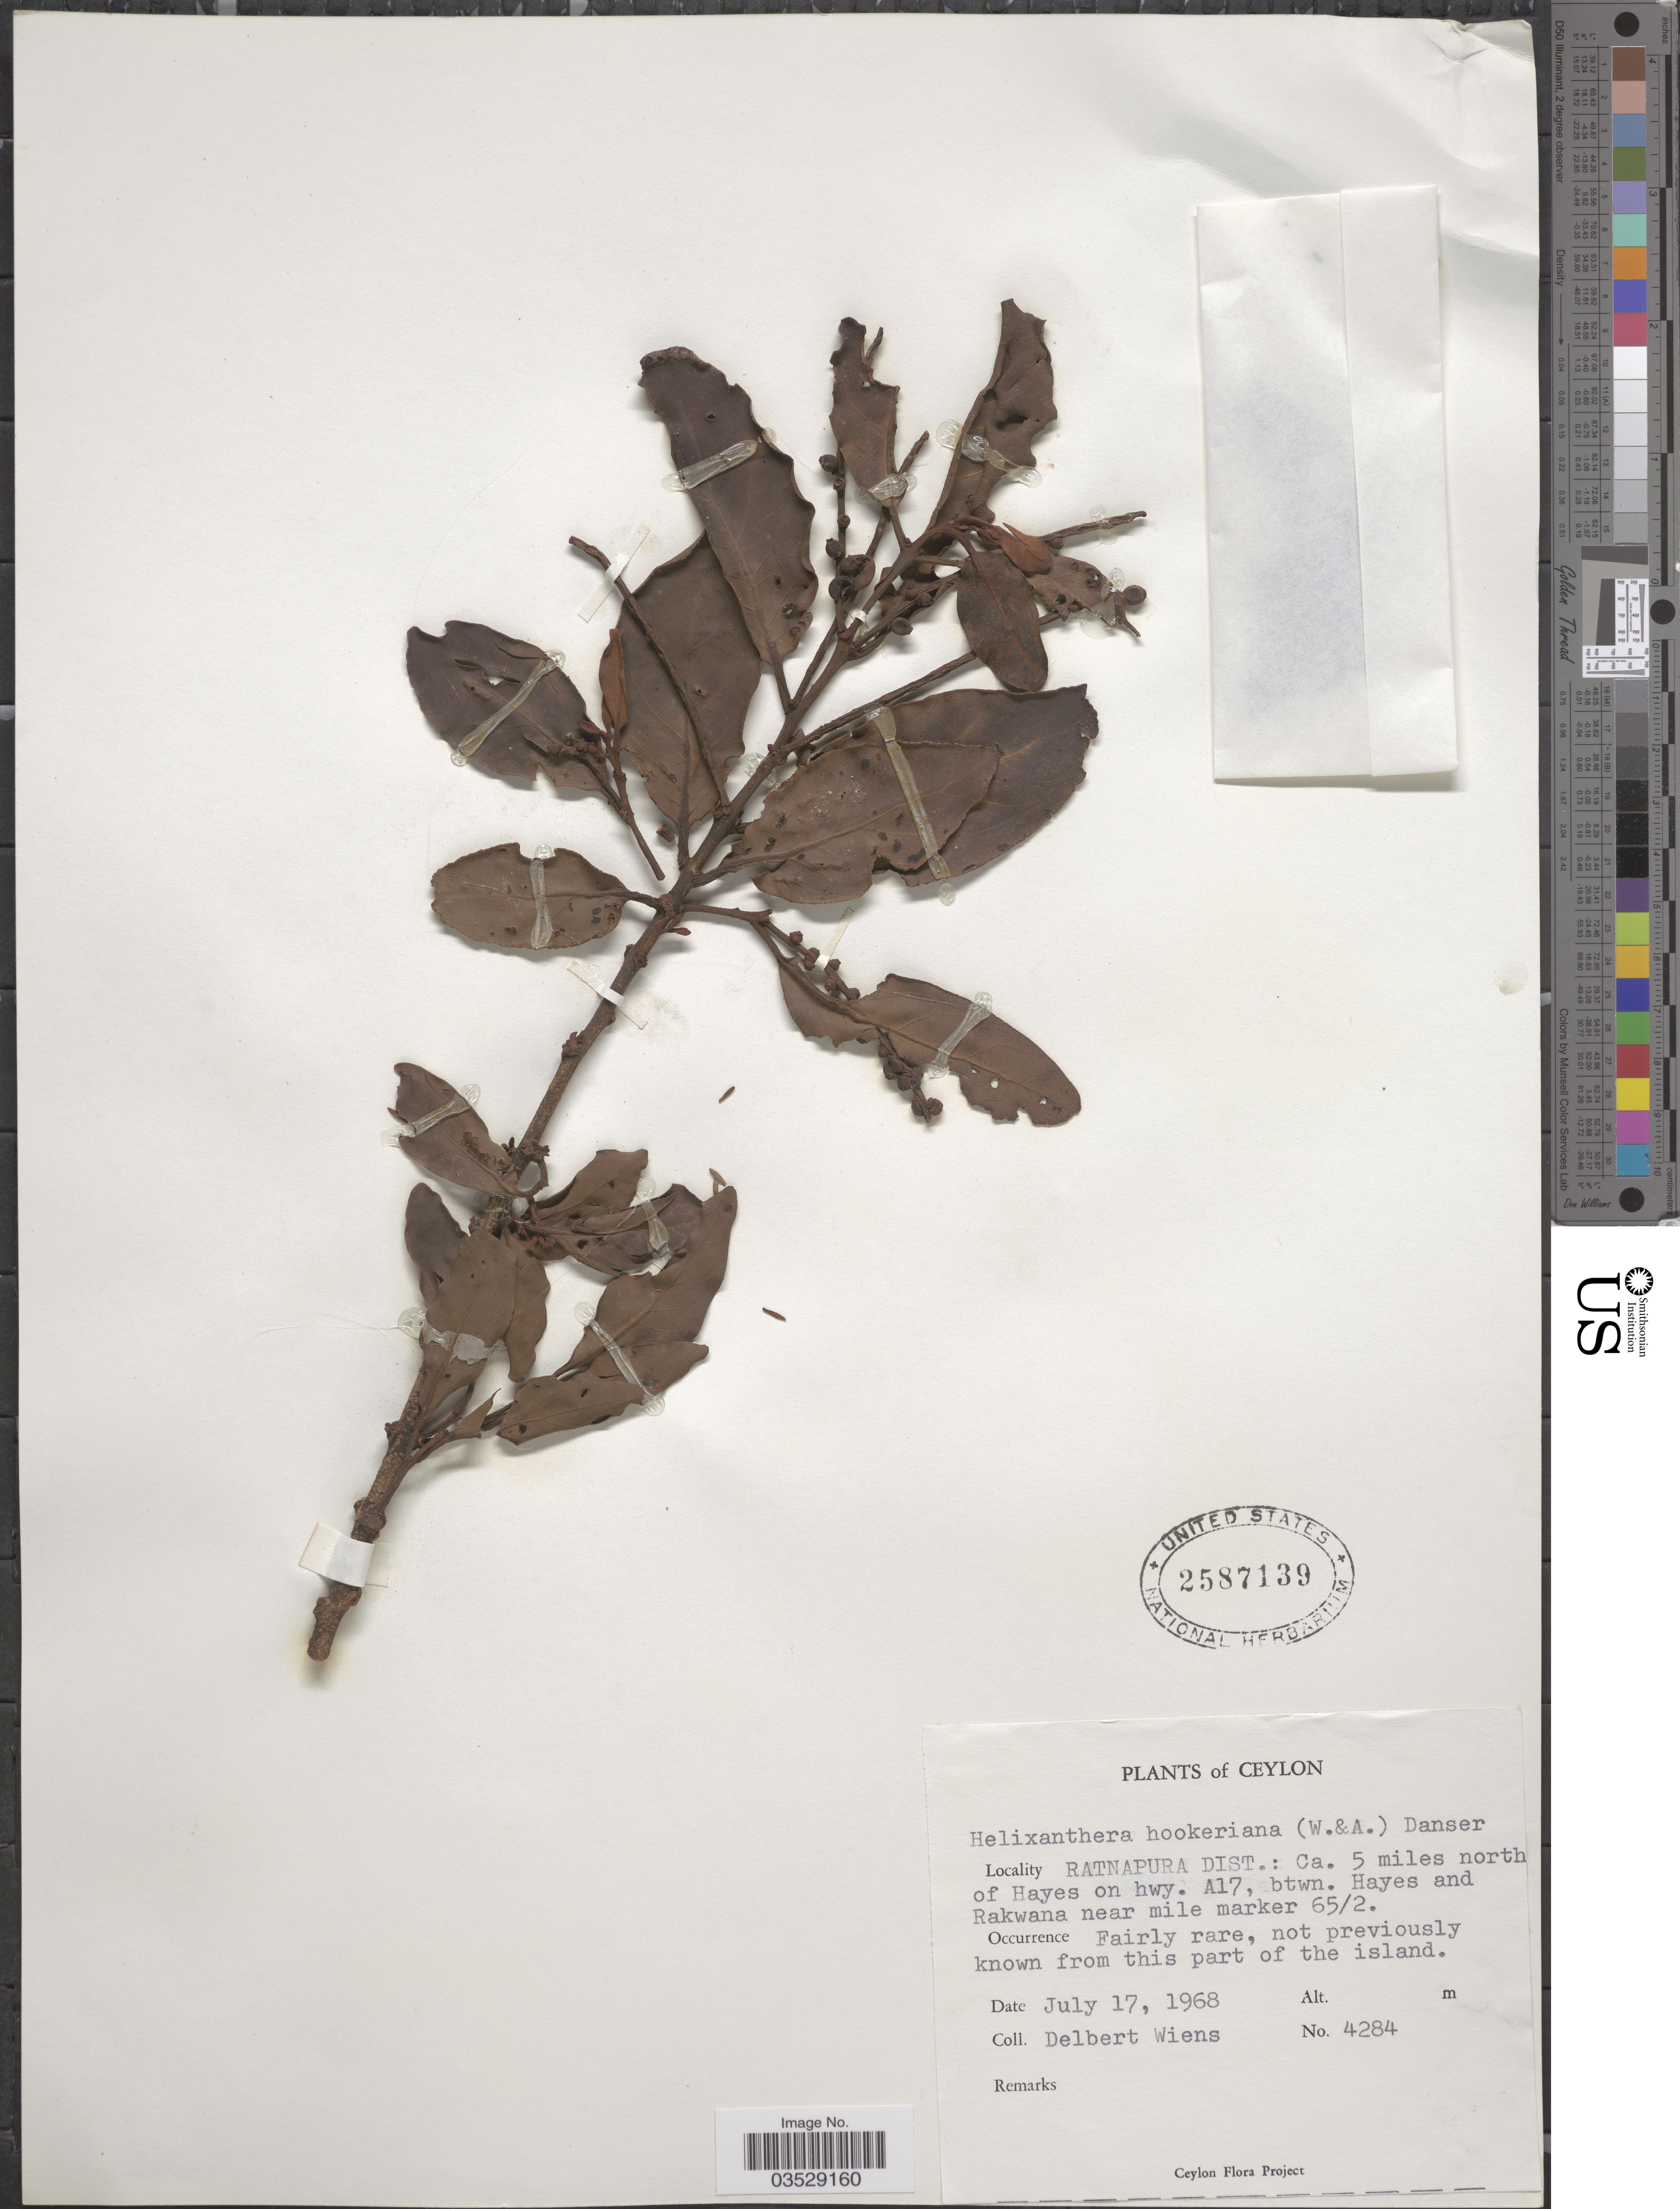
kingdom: Plantae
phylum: Tracheophyta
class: Magnoliopsida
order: Santalales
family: Loranthaceae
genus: Helixanthera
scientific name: Helixanthera hookeriana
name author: Danser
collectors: D. Wiens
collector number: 4284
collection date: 1968-07-17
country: Sri Lanka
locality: Ceylon. Ratnapura Dist.: Ca. 5 miles north of Hayes on hwy. A17, btwn. Hayes and Rakwana near mile marker 65/2.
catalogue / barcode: US 2587139